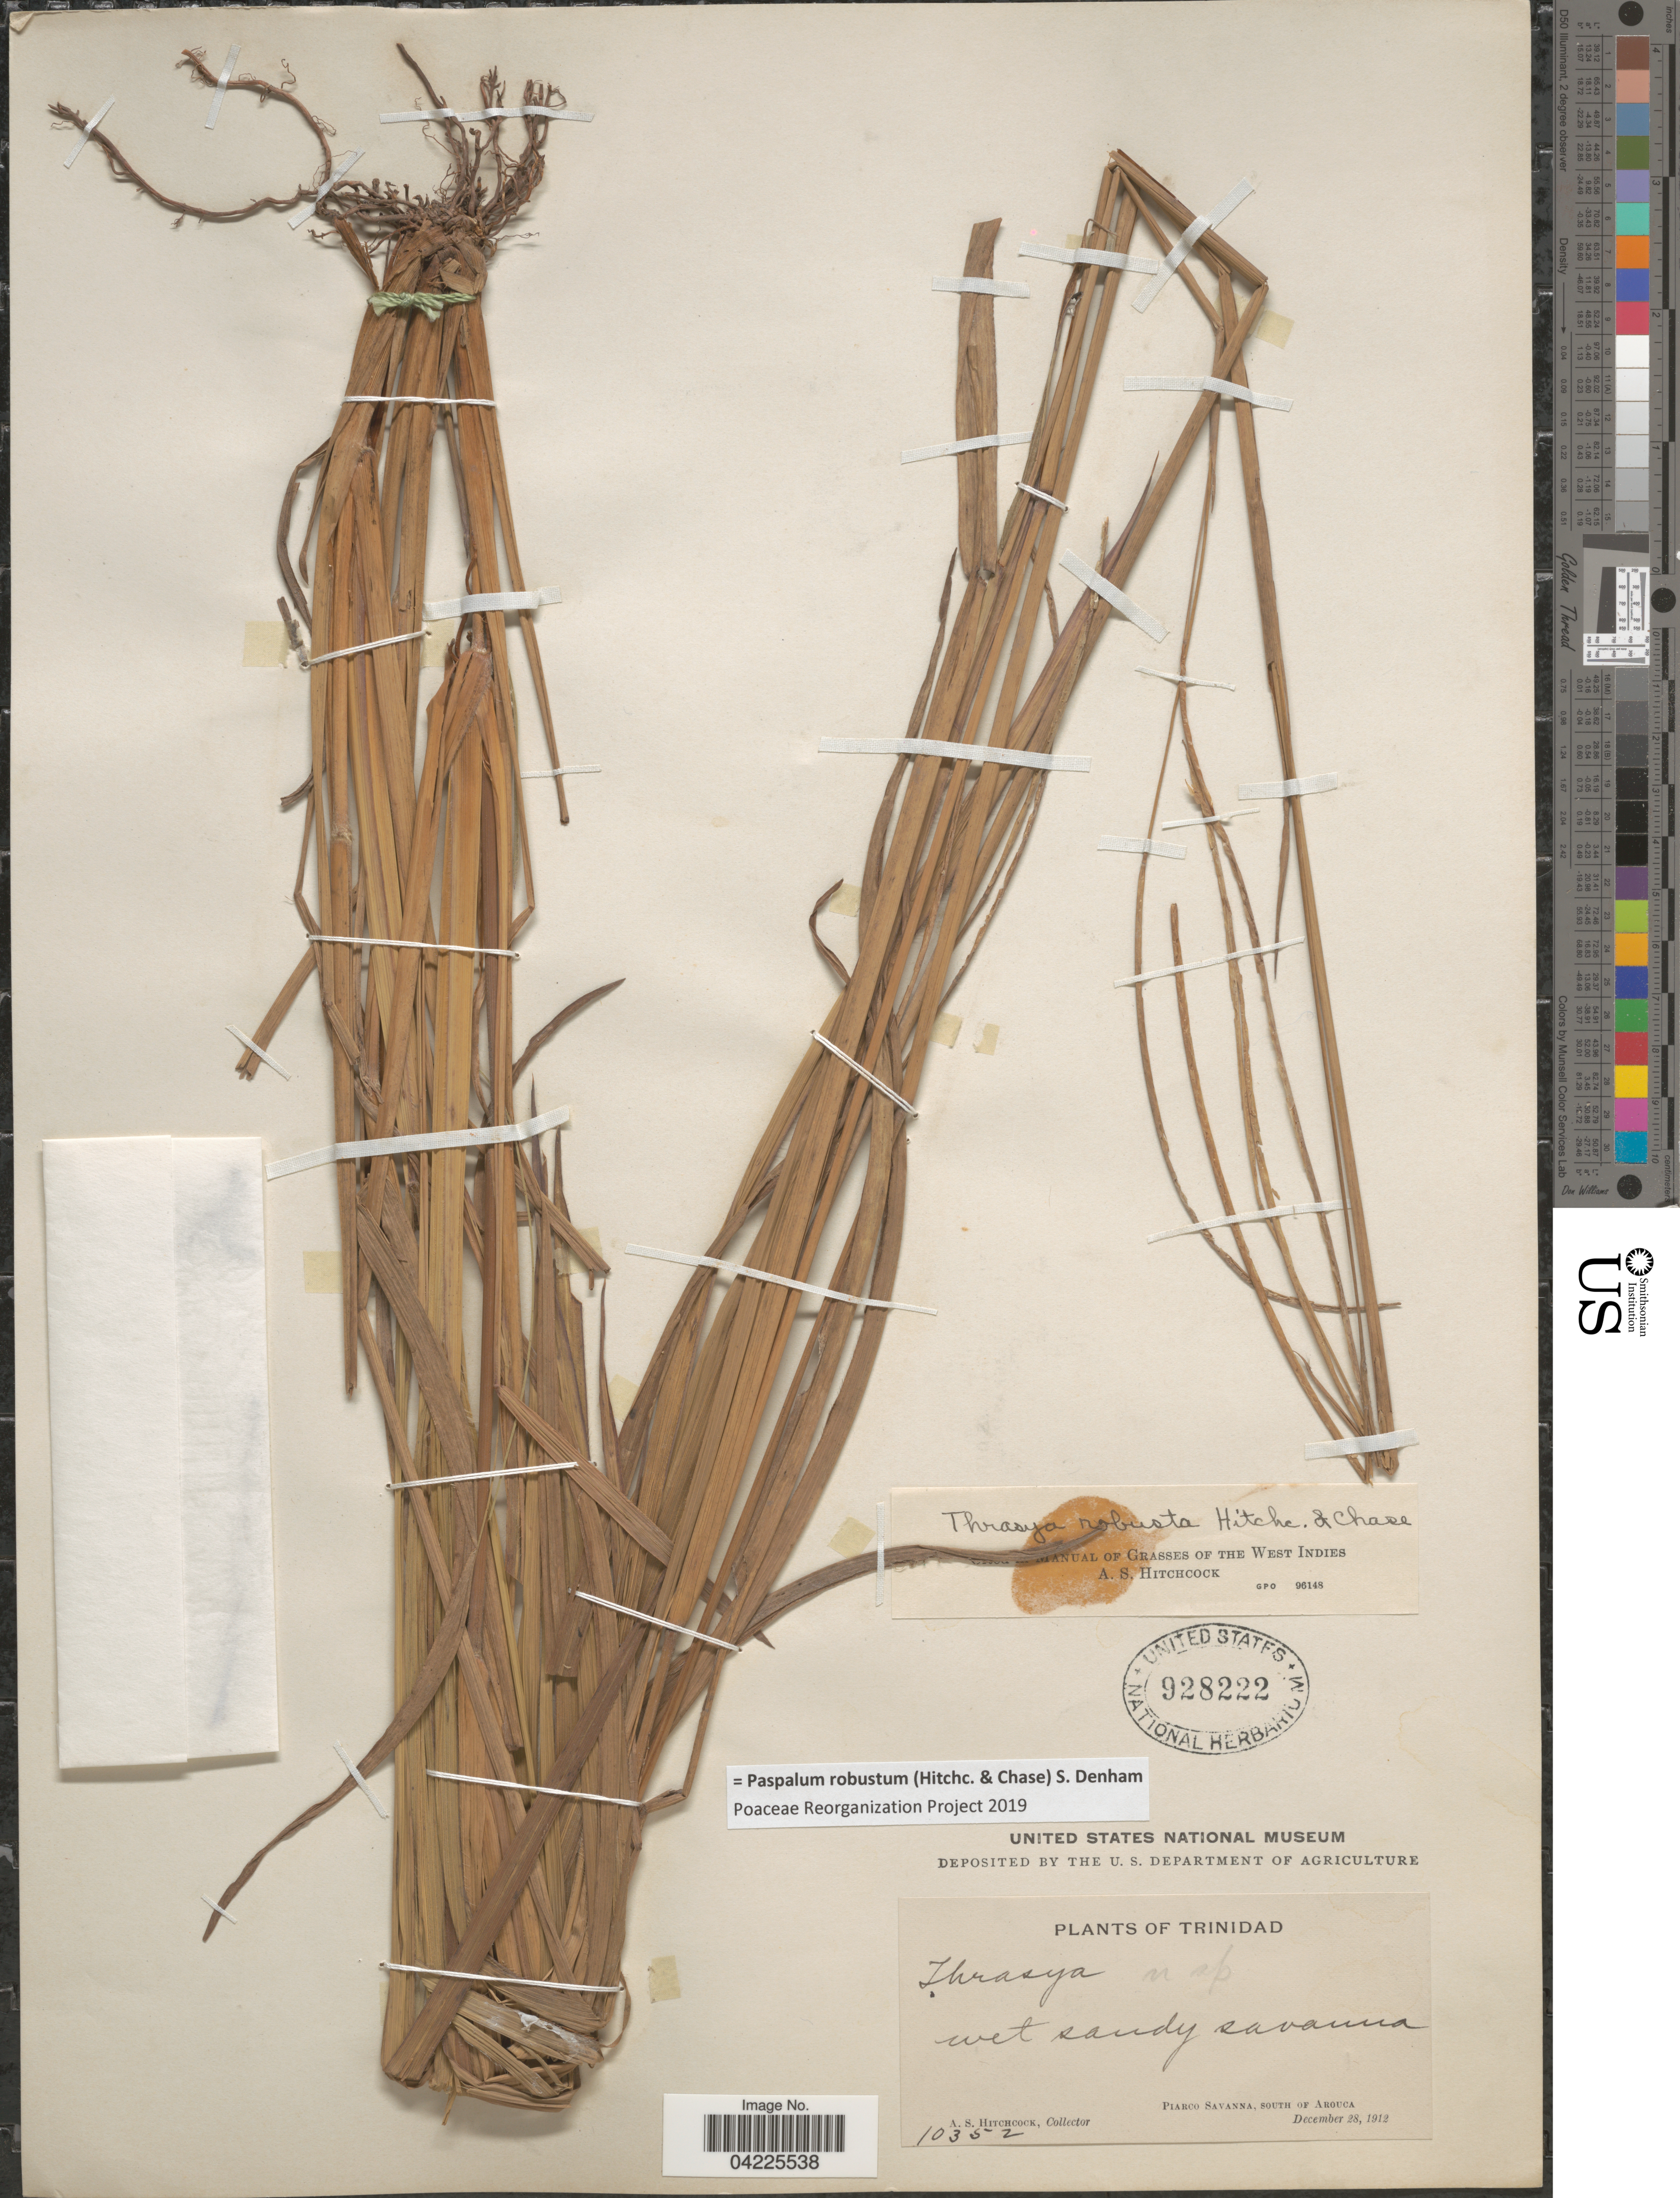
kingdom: Plantae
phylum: Tracheophyta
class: Liliopsida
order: Poales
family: Poaceae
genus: Paspalum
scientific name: Paspalum robustum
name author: (Hitchc. & Chase) S. Denham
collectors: A. S. Hitchcock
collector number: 10352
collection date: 1912-12-28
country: Trinidad and Tobago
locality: Trinidad. Piarco Savanna, south of Arouca.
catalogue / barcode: US 928222